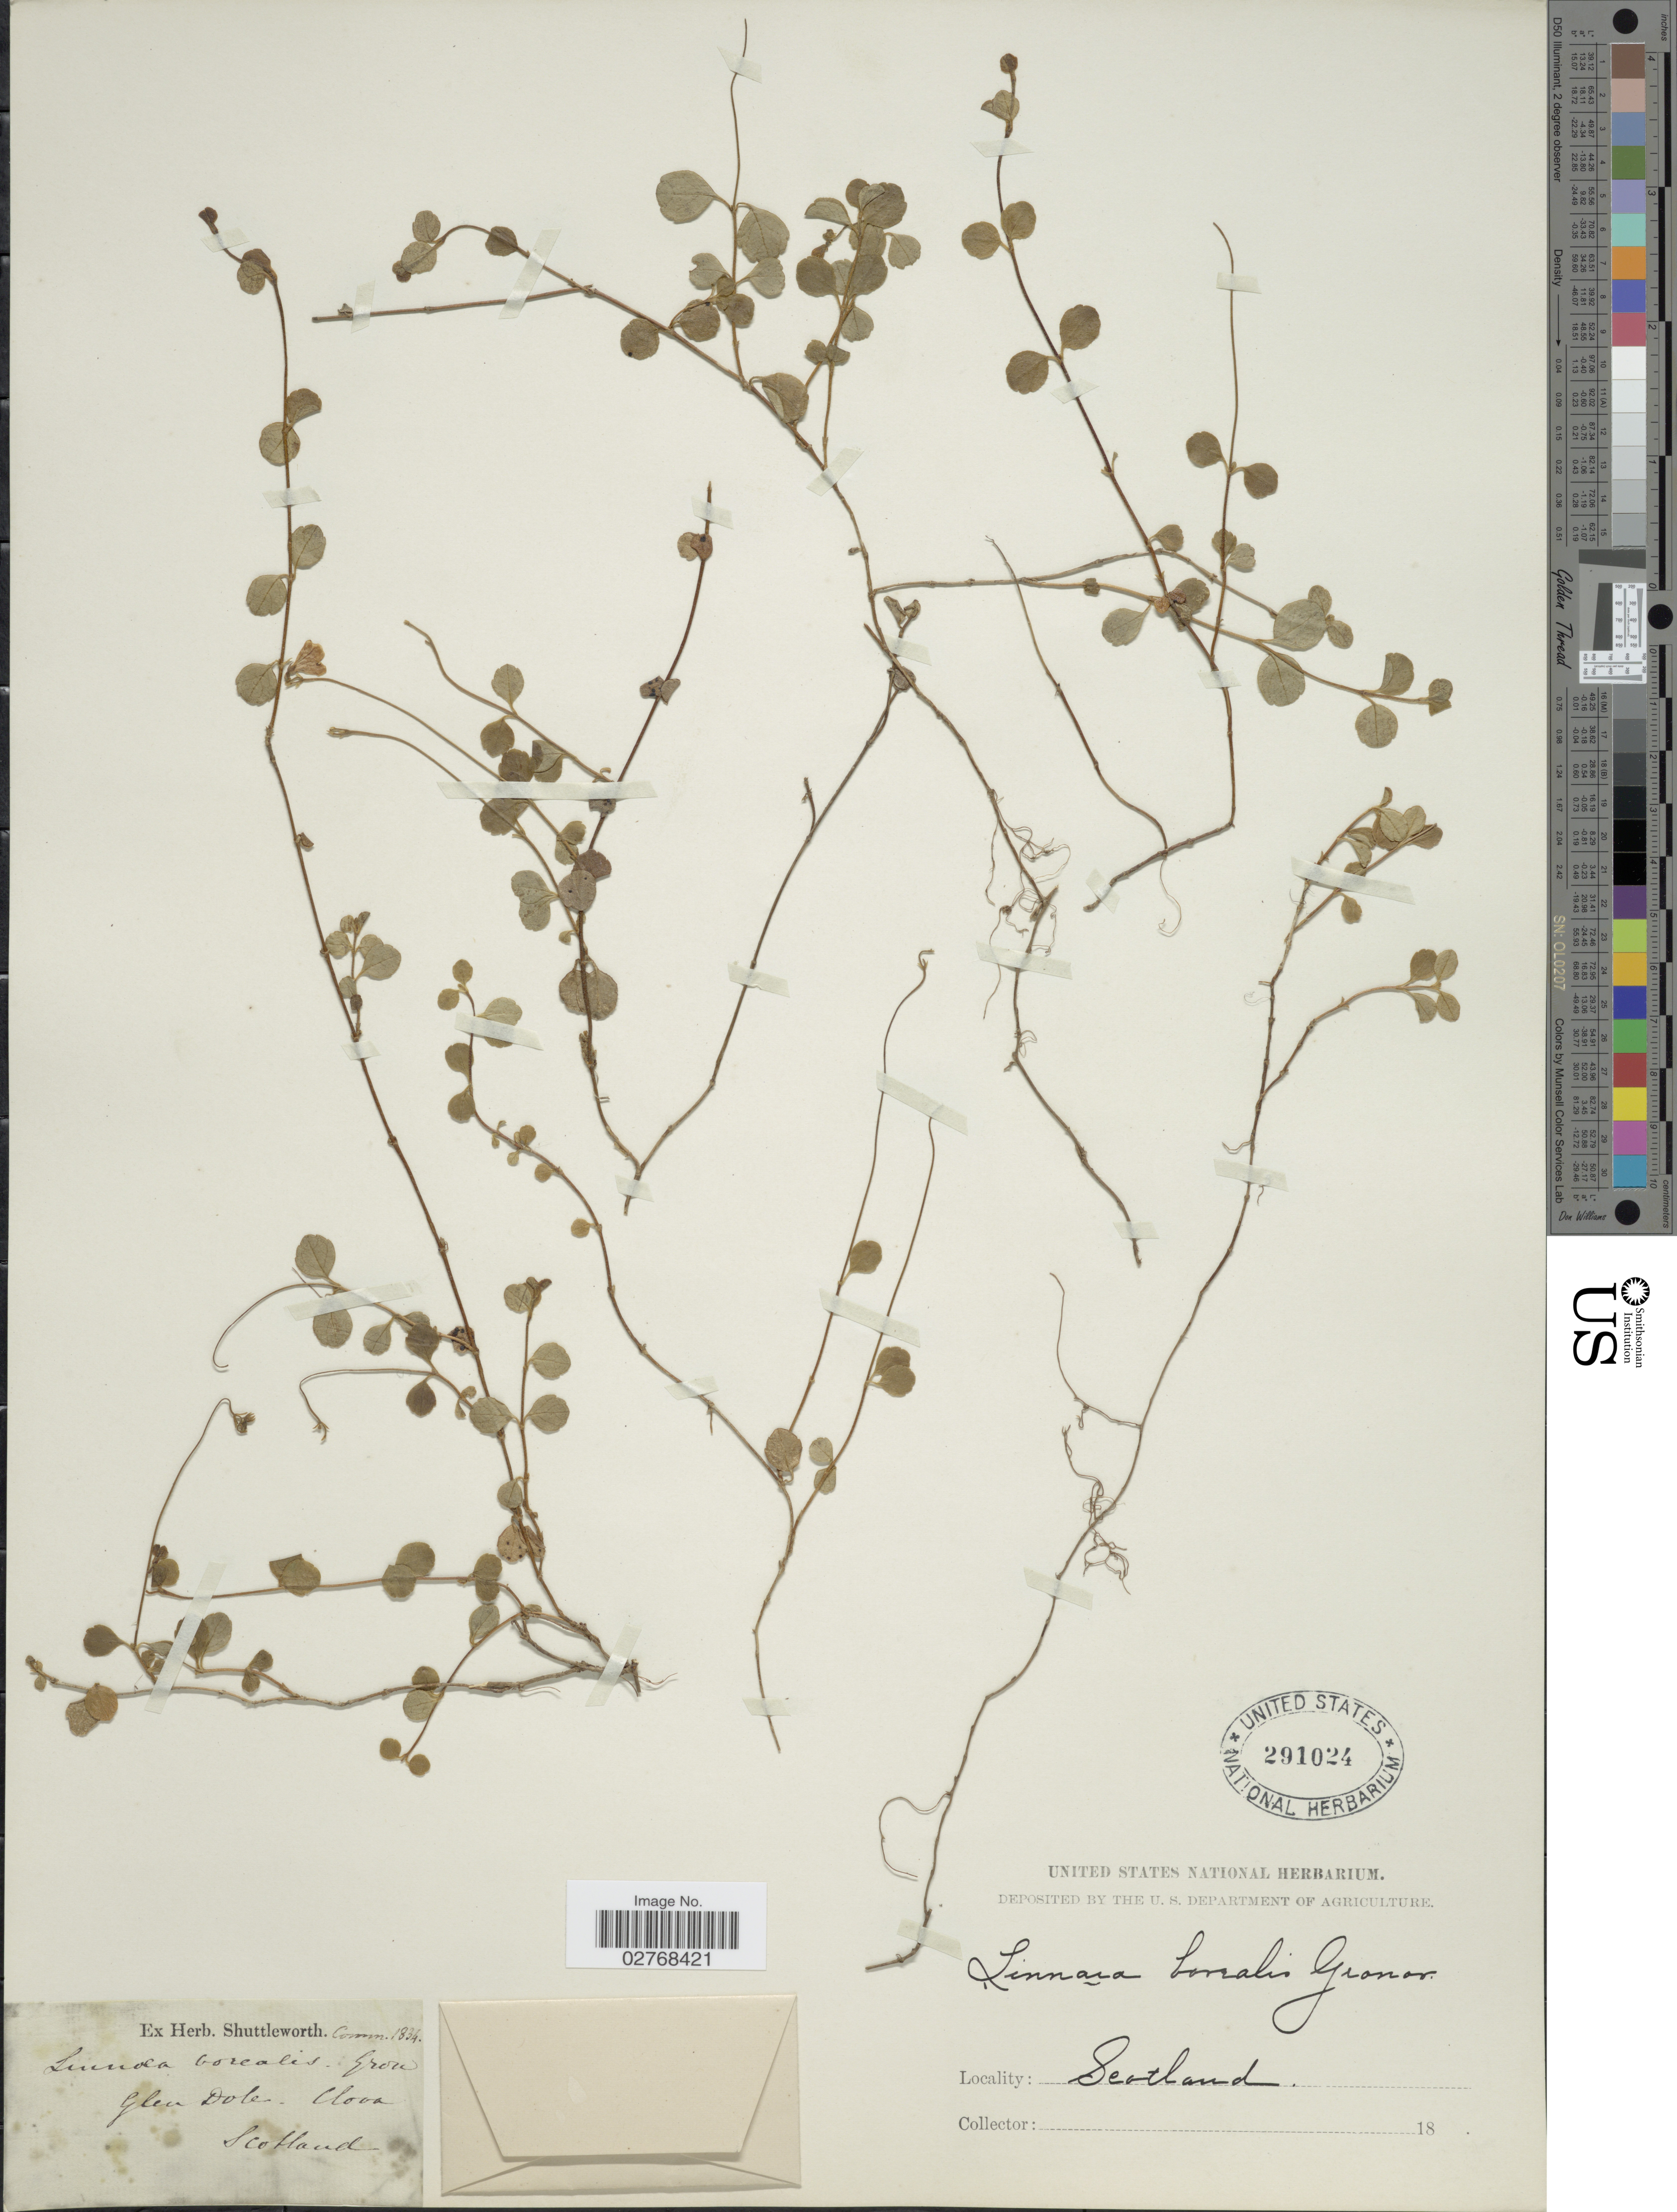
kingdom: Plantae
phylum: Tracheophyta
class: Magnoliopsida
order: Dipsacales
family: Caprifoliaceae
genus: Linnaea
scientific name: Linnaea borealis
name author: L.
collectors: Ex herb. Shuttleworth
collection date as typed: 18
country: United Kingdom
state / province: Scotland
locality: Glen Dole. Uova.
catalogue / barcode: US 291024